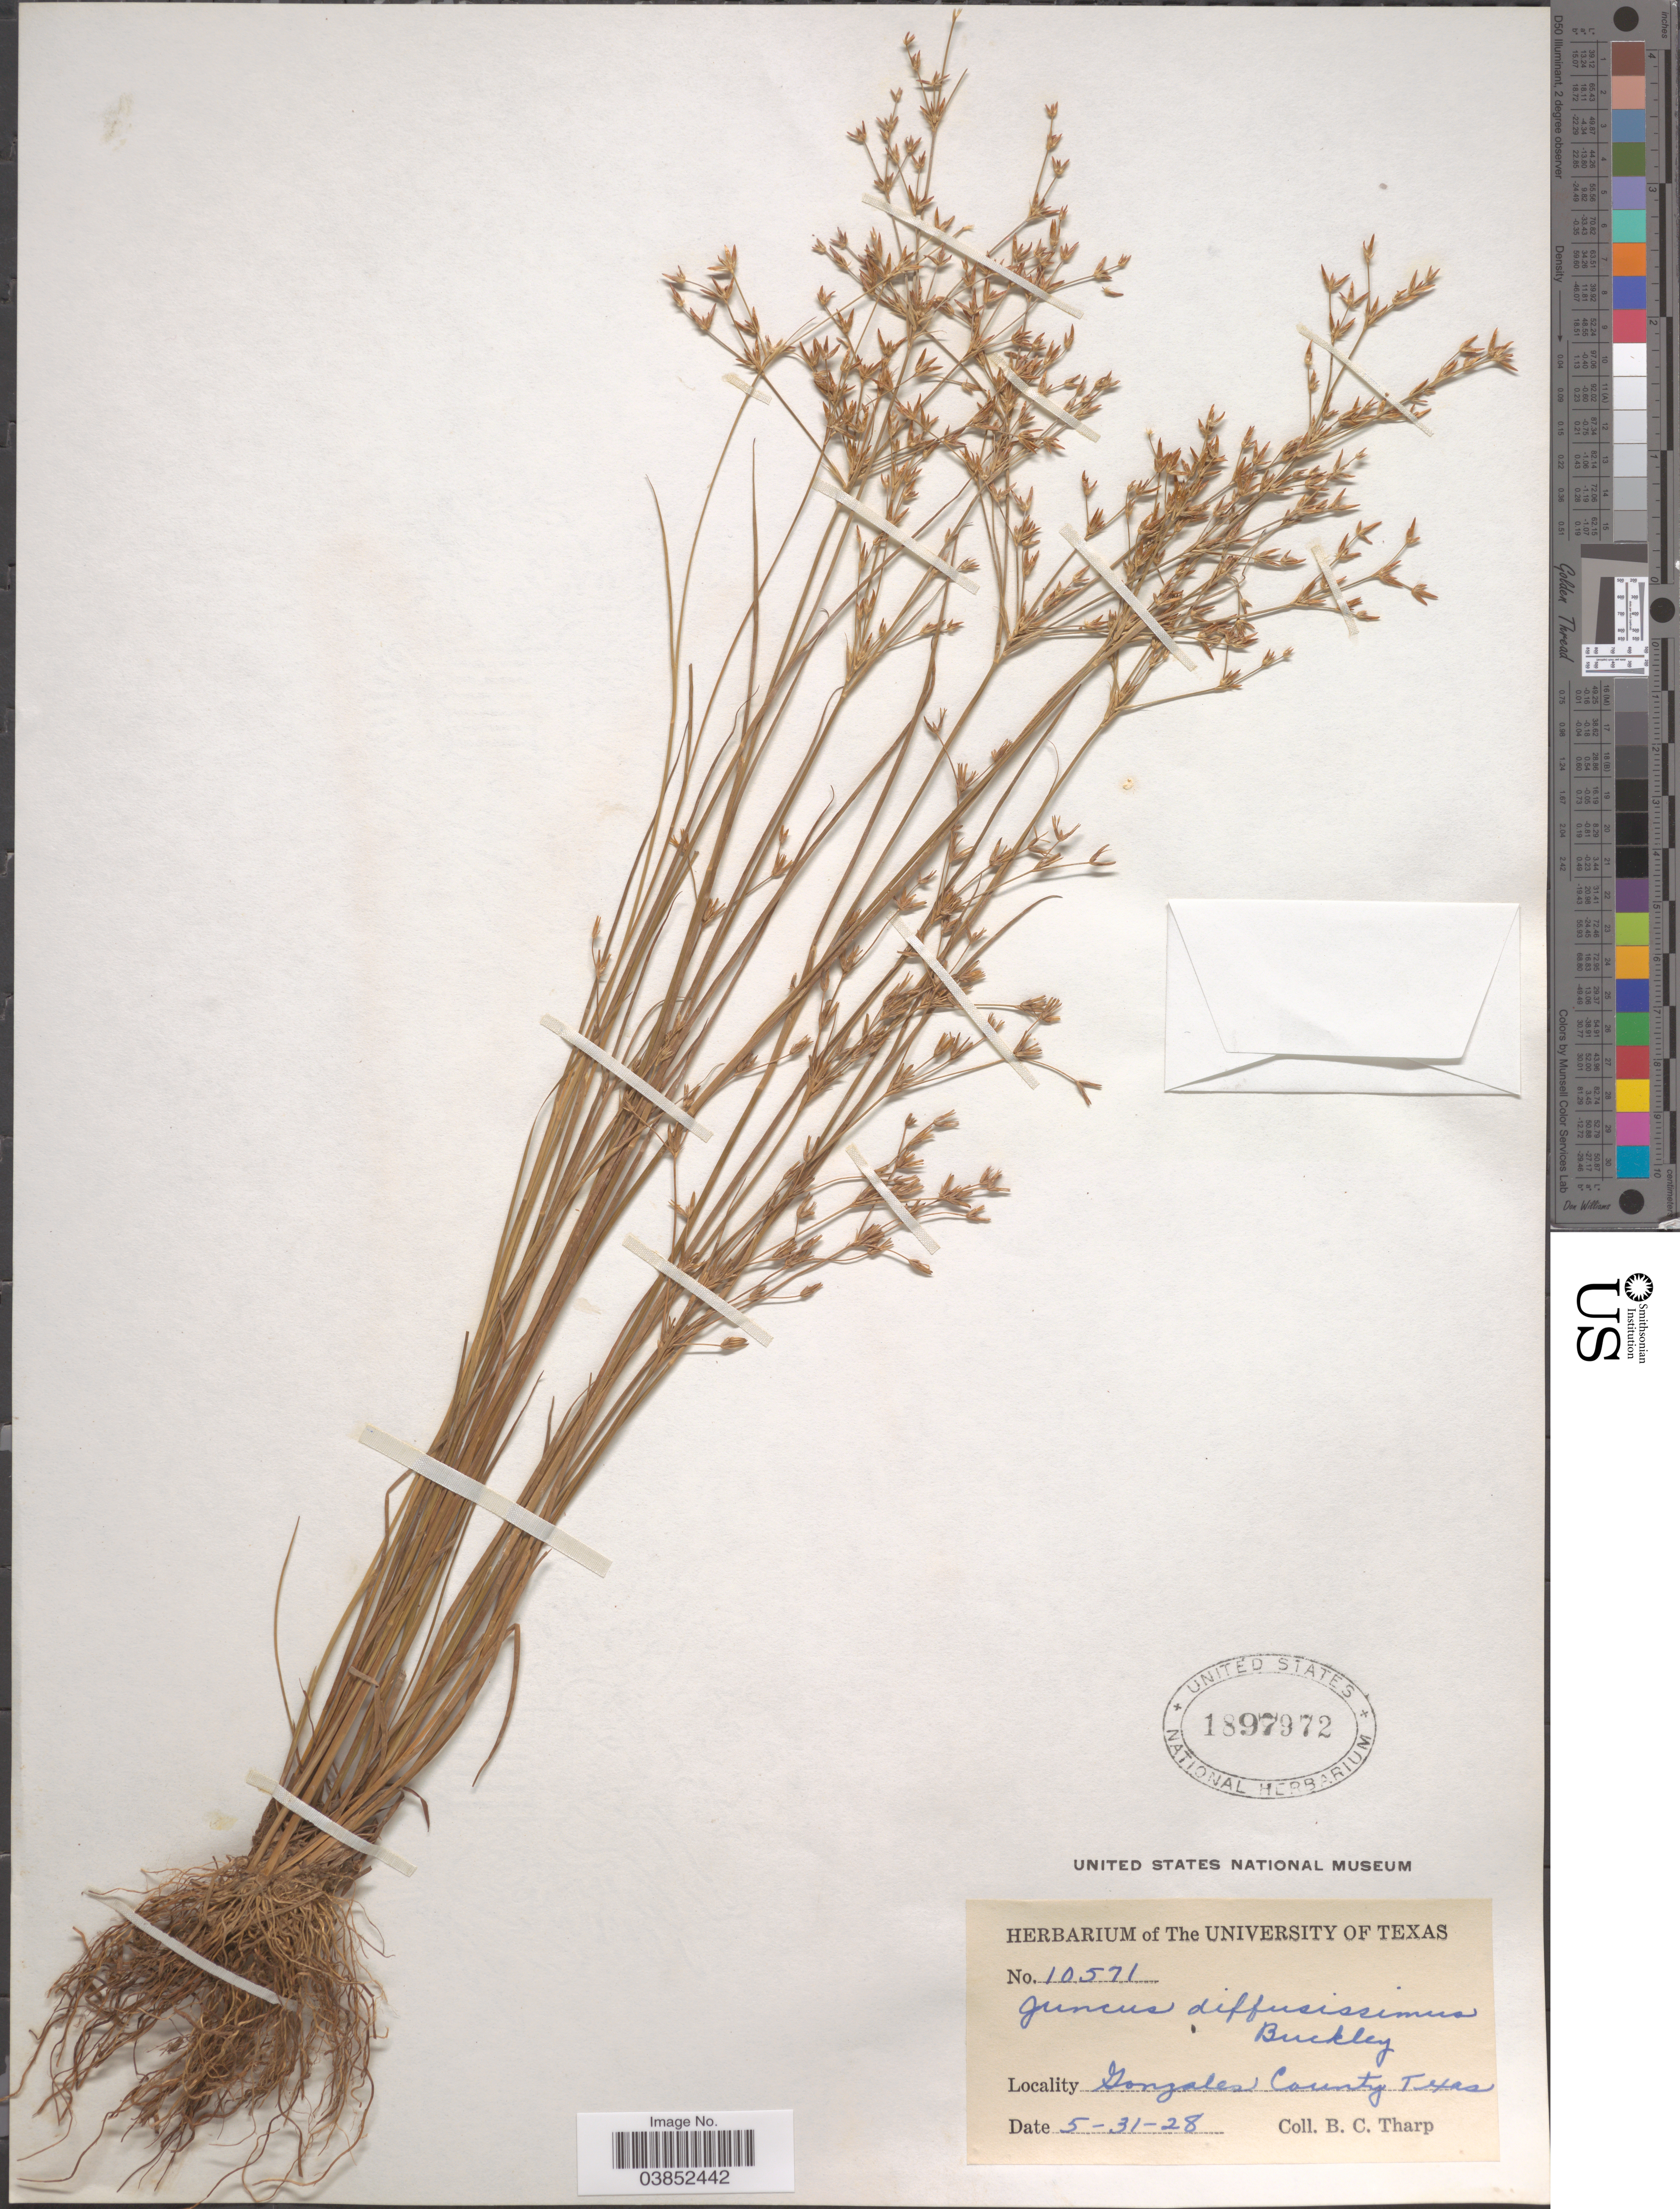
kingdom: Plantae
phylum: Tracheophyta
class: Liliopsida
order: Poales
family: Juncaceae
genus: Juncus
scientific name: Juncus diffusissimus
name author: Buckley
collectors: B. C. Tharp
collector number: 10571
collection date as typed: Transcribed d/m/y: 31/5/28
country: United States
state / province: Texas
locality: Gonzales County.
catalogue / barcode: US 1897972